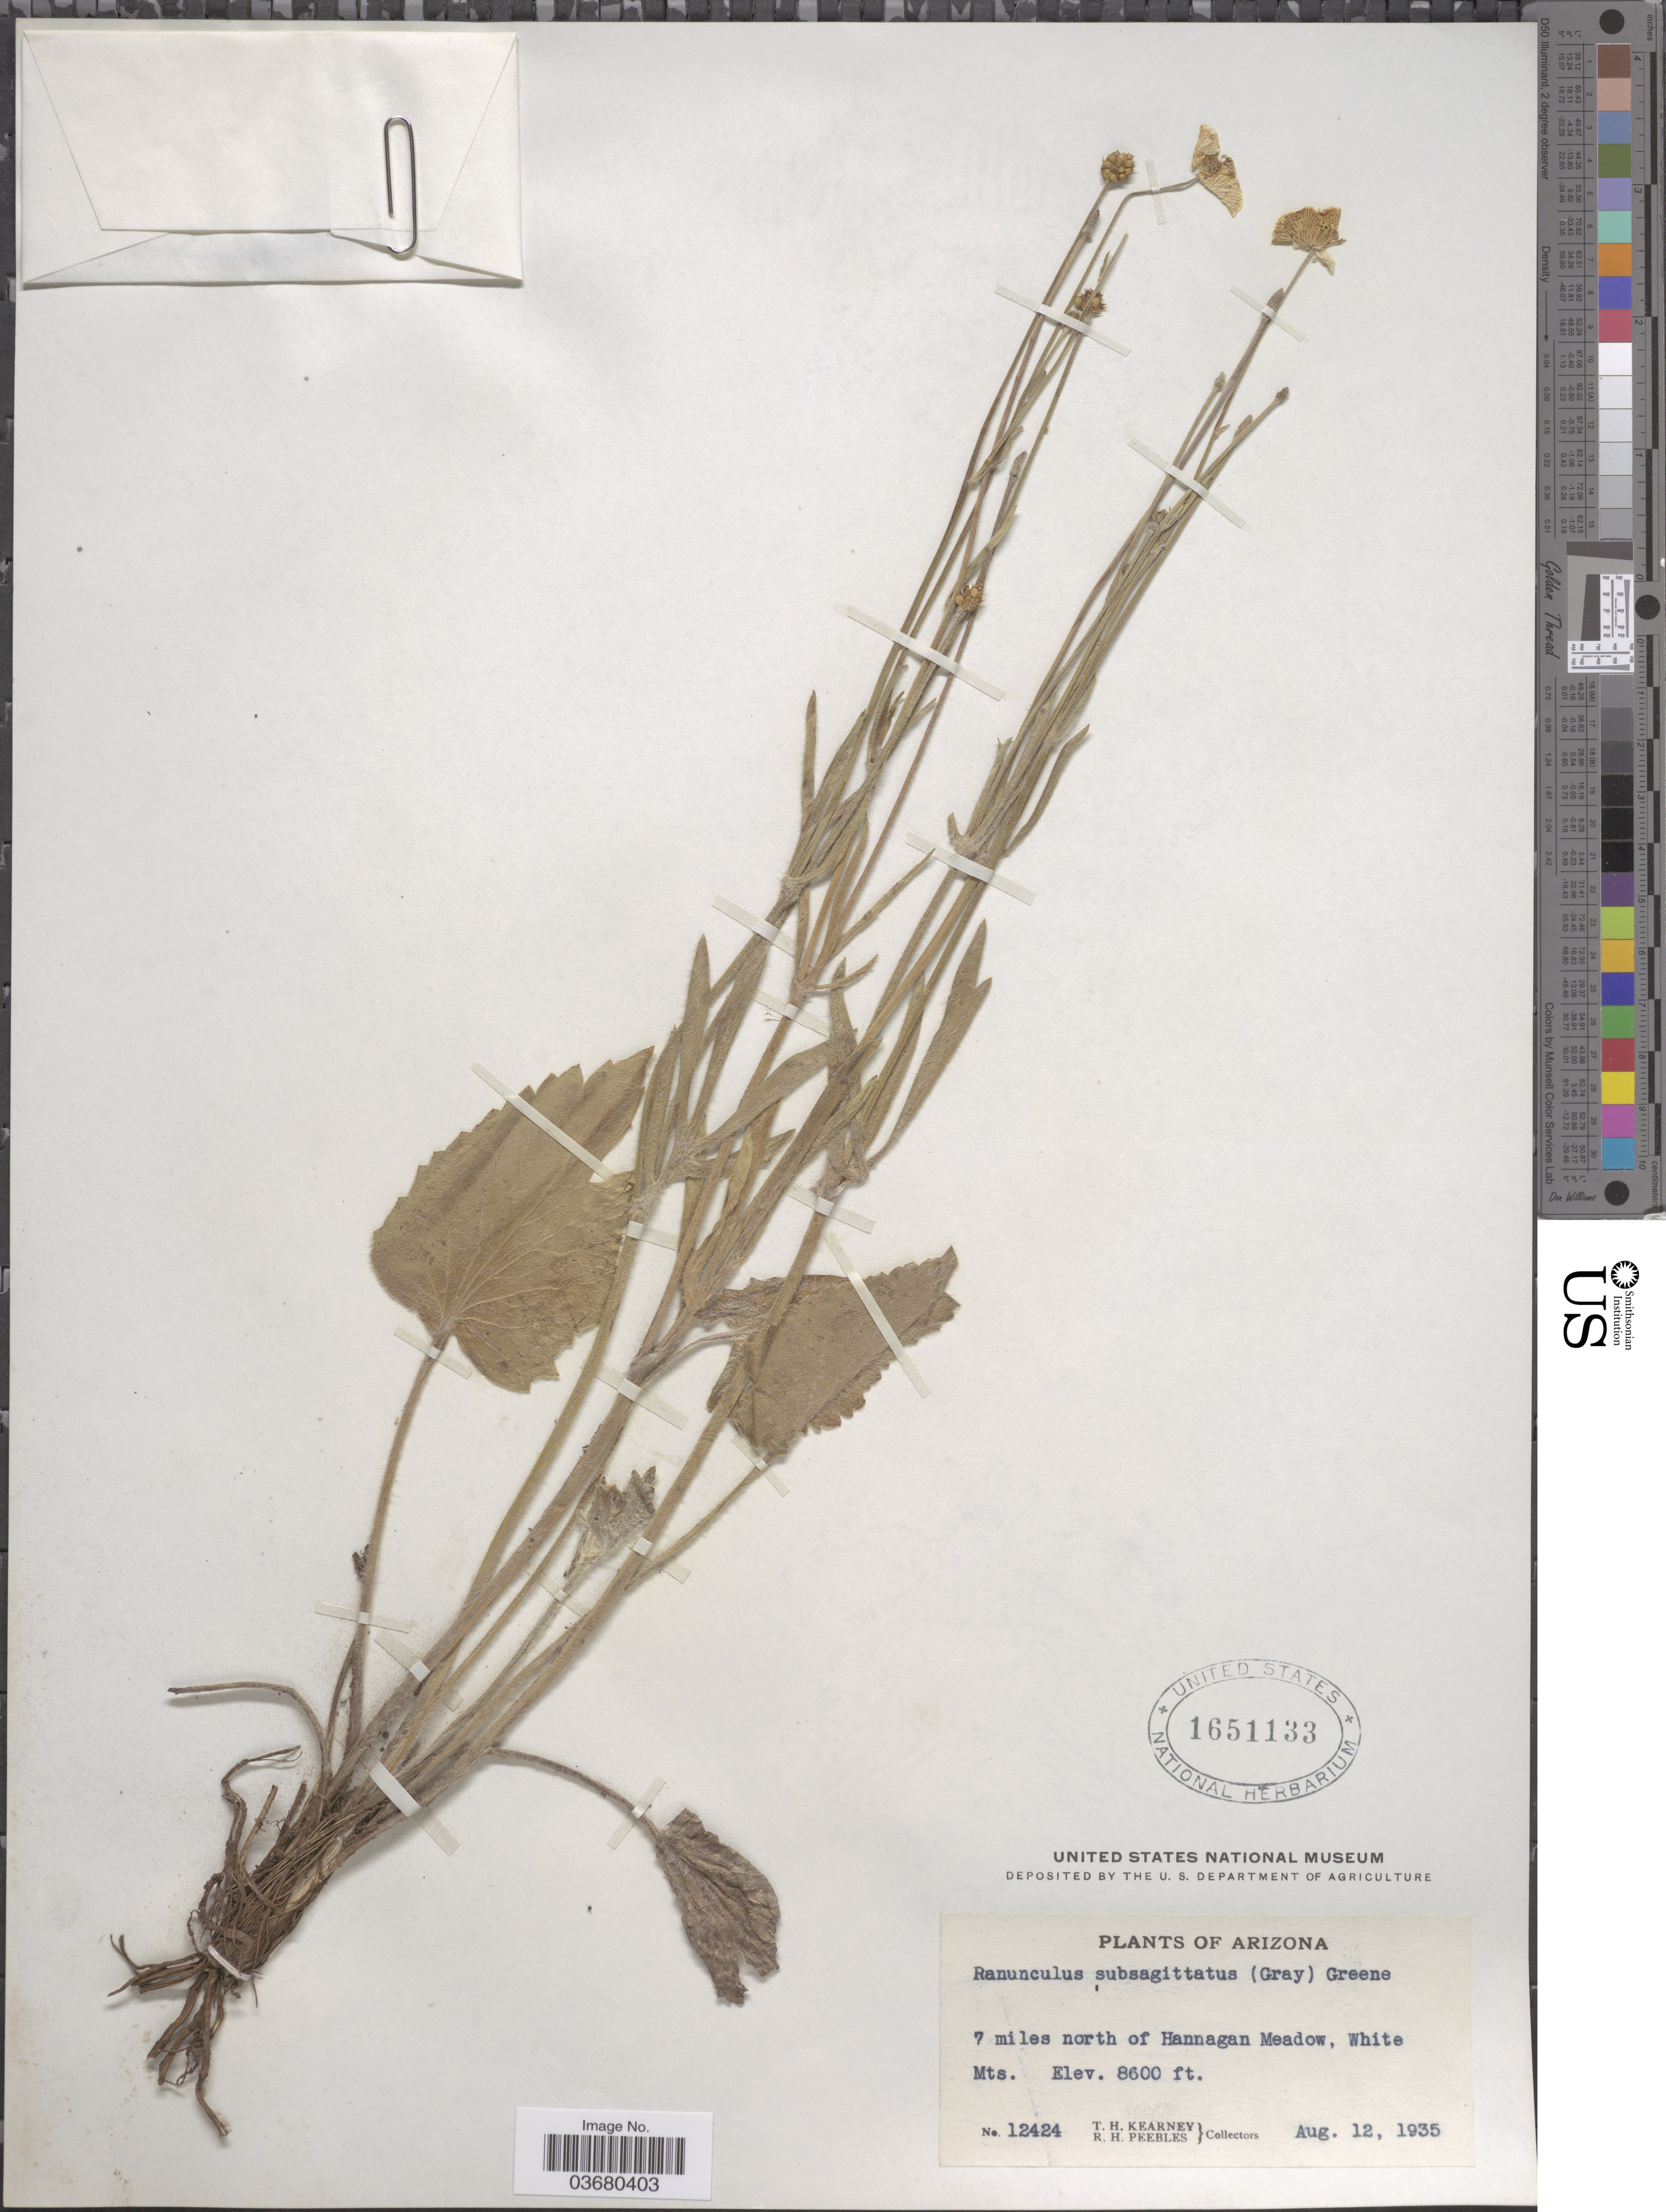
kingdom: Plantae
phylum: Tracheophyta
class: Magnoliopsida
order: Ranunculales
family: Ranunculaceae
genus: Ranunculus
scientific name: Ranunculus cardiophyllus var. subsagittatus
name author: (A. Gray) L.D. Benson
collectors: T. H. Kearney & R. H. Peebles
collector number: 12424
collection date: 1935-08-12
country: United States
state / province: Arizona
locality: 7 miles north of Hannagan Meadow, White Mts.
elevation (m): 2621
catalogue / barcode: US 1651133